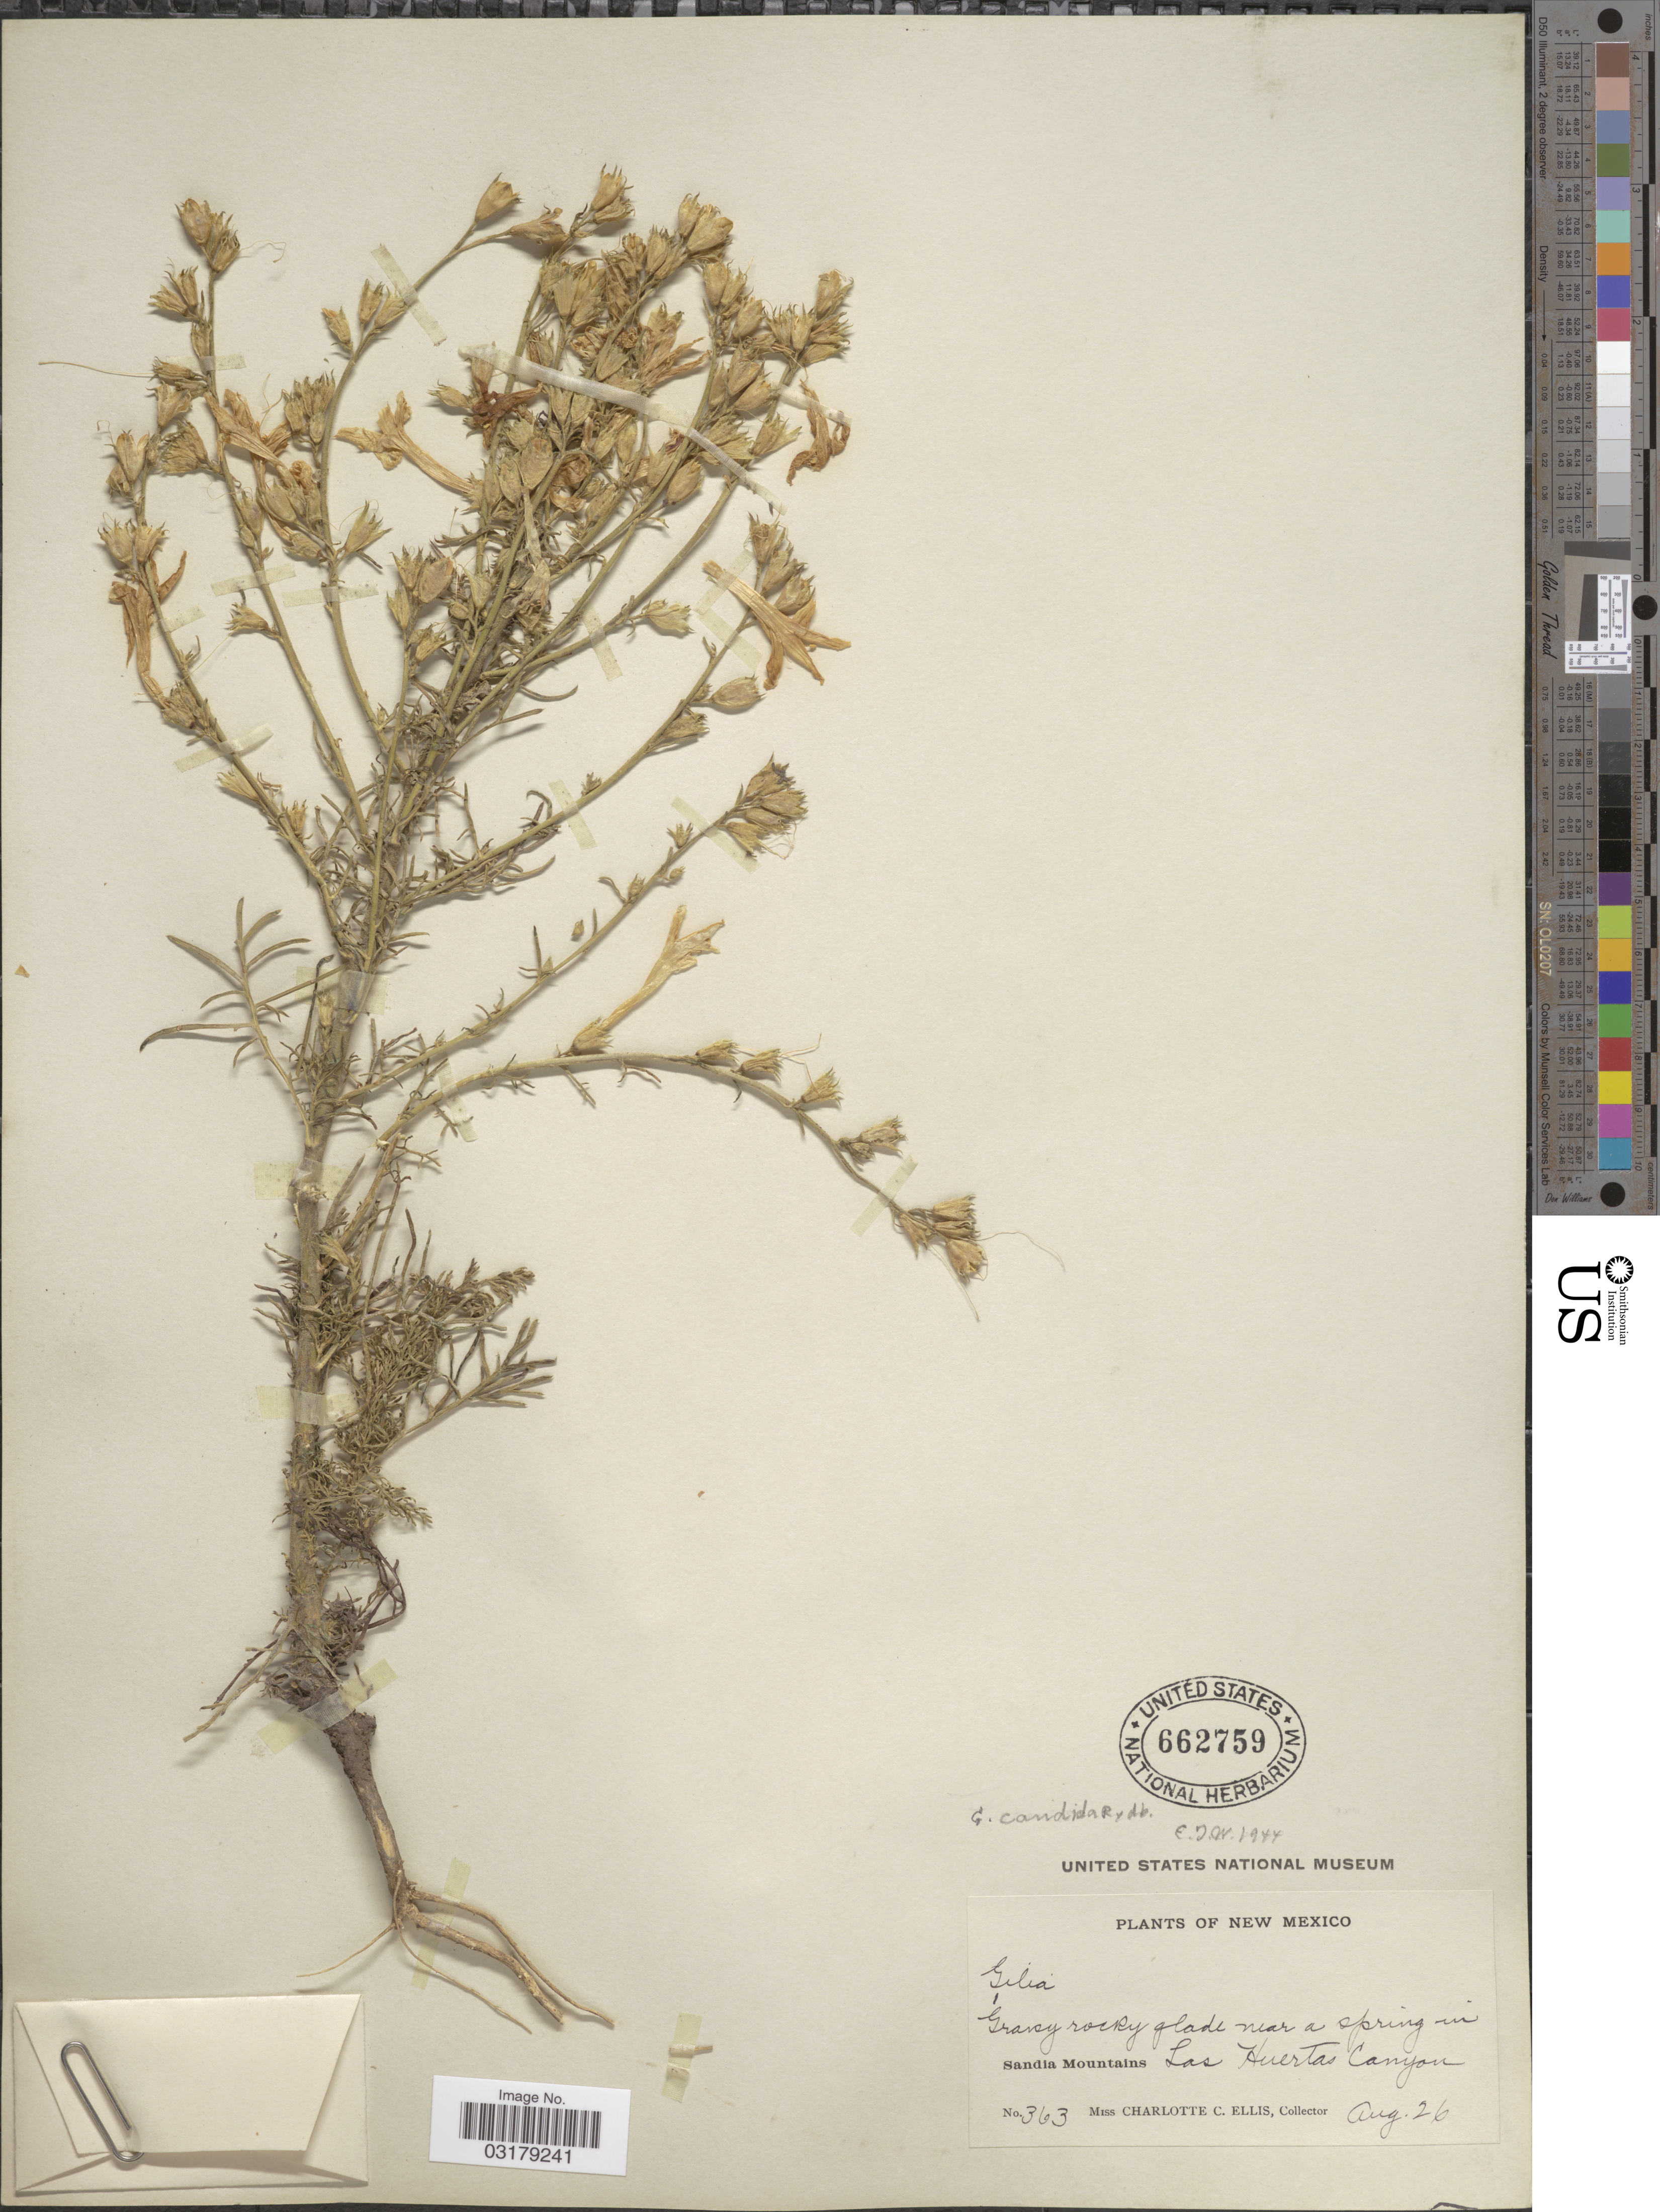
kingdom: Plantae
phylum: Tracheophyta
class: Magnoliopsida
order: Ericales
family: Polemoniaceae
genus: Ipomopsis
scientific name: Ipomopsis aggregata subsp. candida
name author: (Rydb.) V.E. Grant & A.D. Grant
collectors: C. C. Ellis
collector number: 363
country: United States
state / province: New Mexico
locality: Grassy rocky glade near a spring in Sandia Mountains Las Huertas Canyon.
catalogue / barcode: US 662759